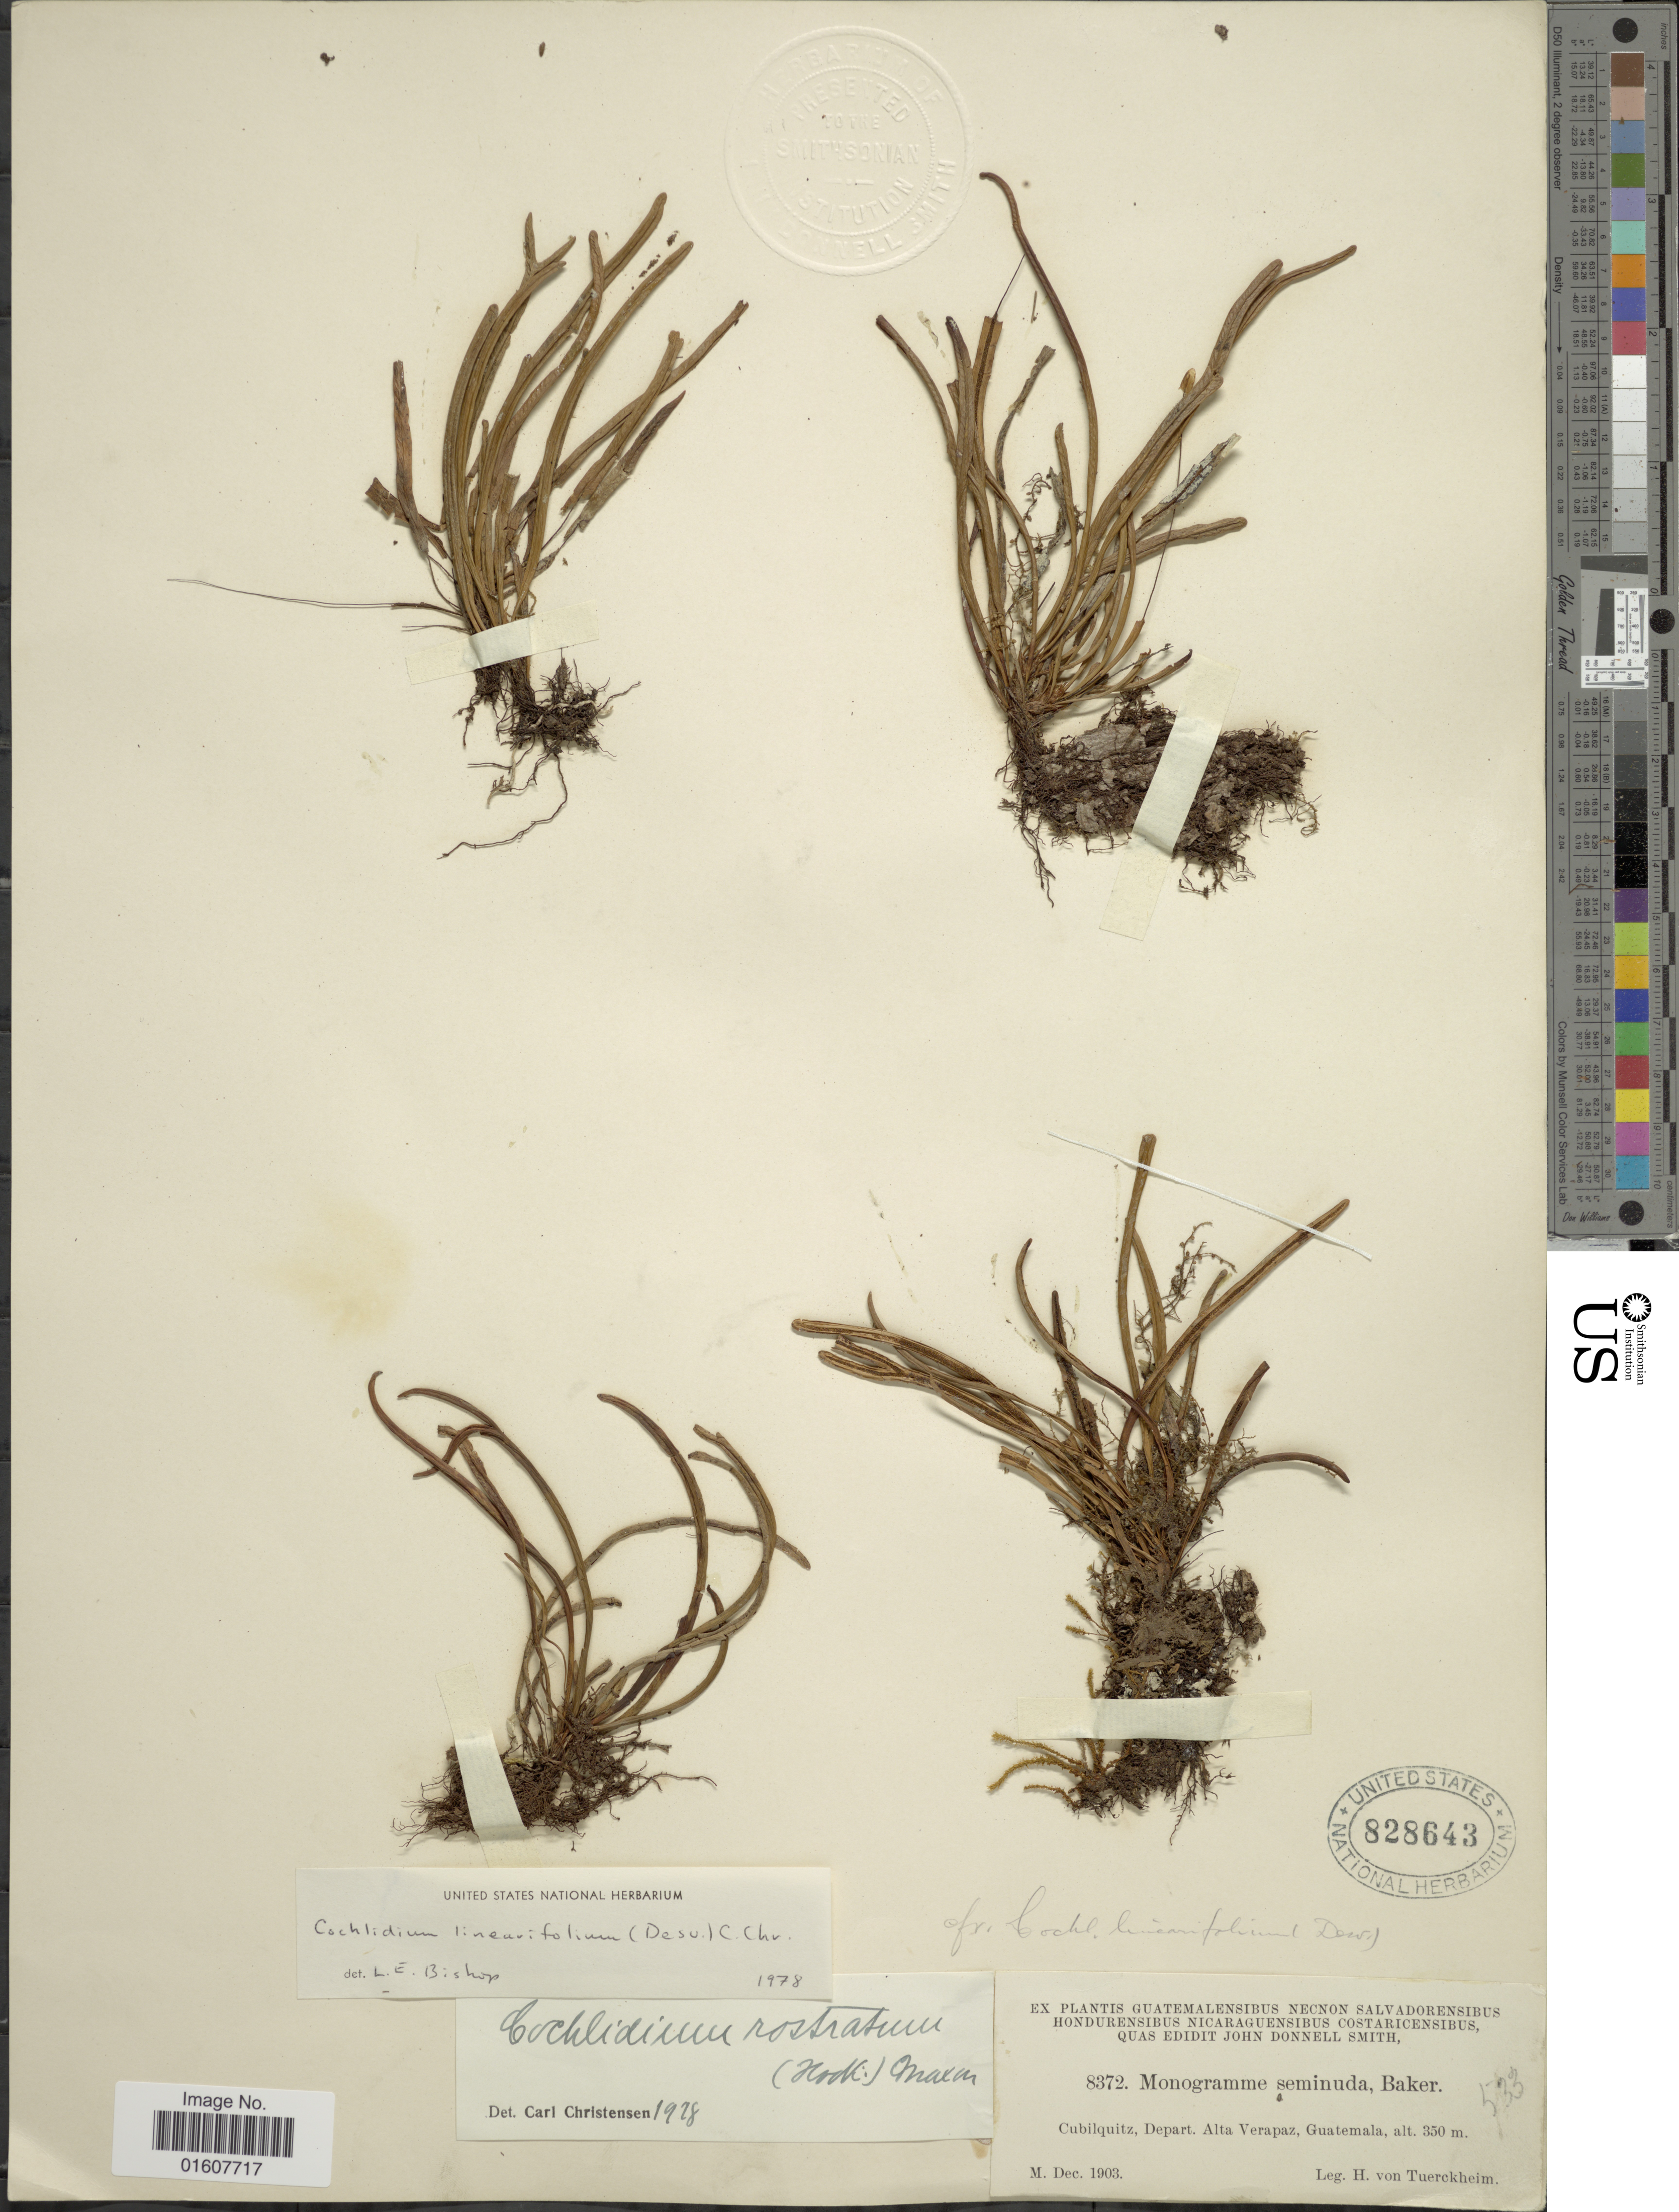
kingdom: Plantae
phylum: Tracheophyta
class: Polypodiopsida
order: Polypodiales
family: Polypodiaceae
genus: Cochlidium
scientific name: Cochlidium linearifolium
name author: (Desv.) Maxon ex C. Chr.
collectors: H. von Türckheim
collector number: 8372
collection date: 1903-12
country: Guatemala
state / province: Alta Verapaz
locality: Cubilquitz, Depart. Alta Verapaz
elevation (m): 350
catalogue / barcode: US 828643